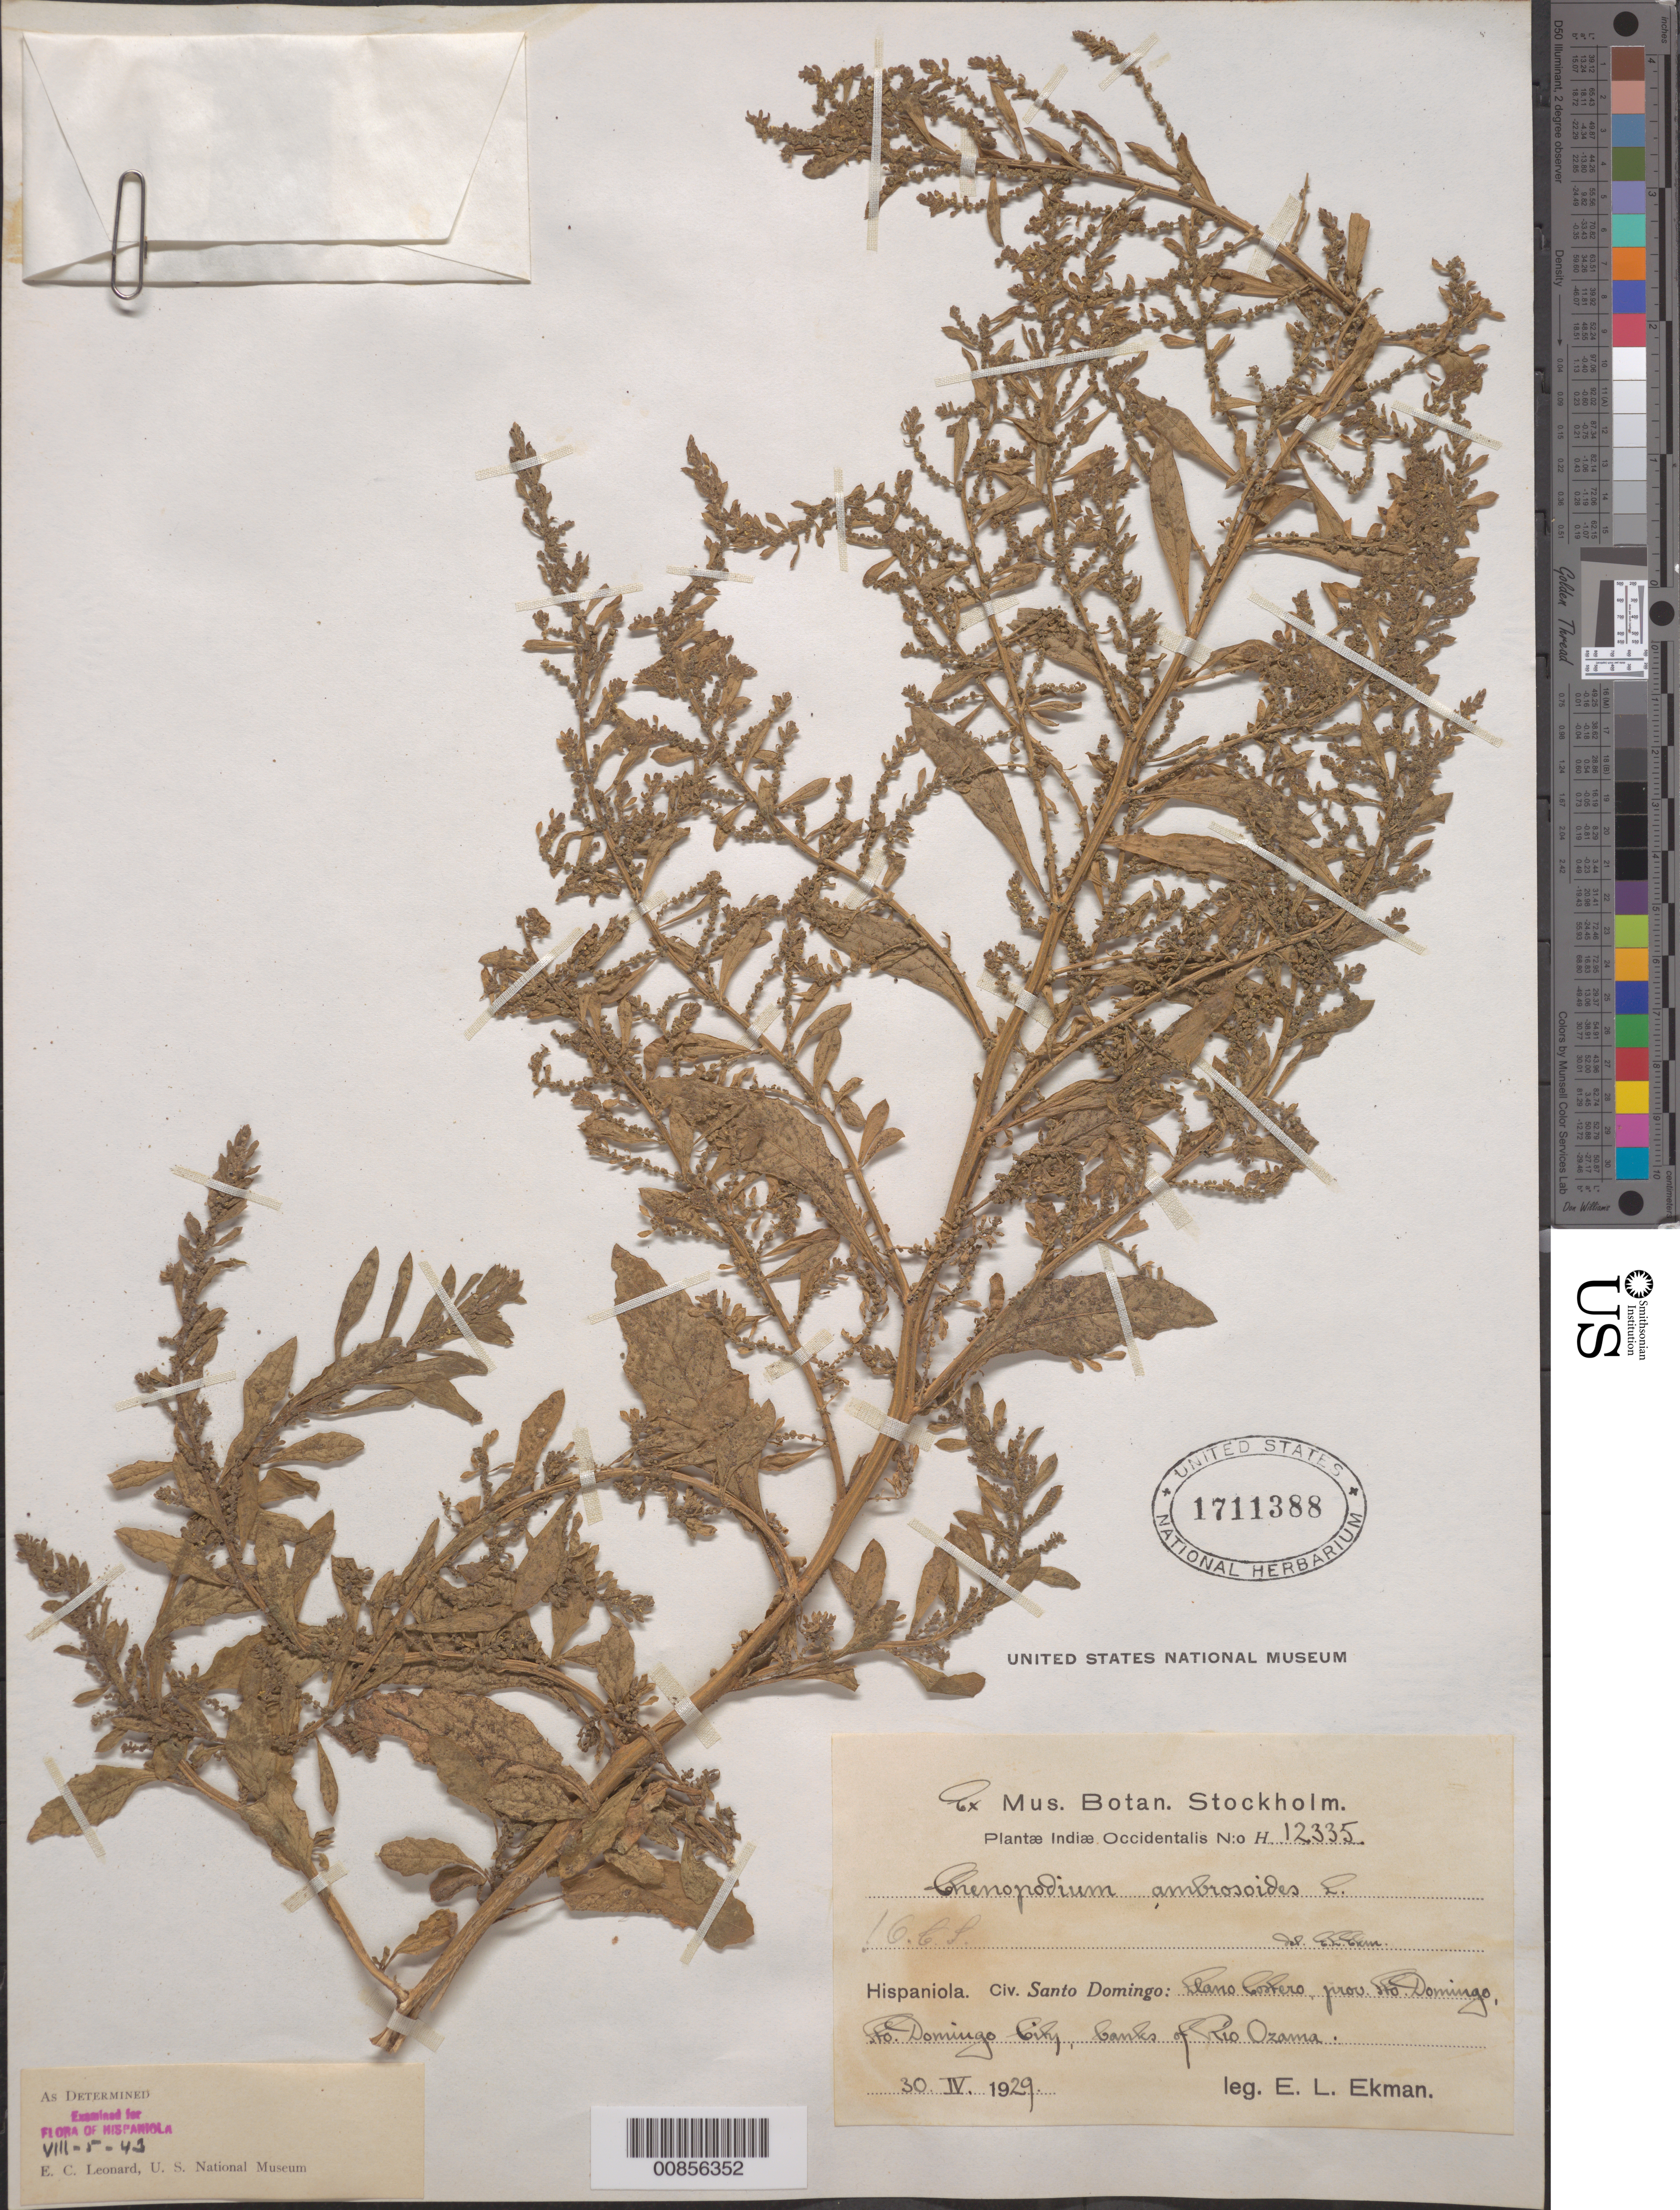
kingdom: Plantae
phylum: Tracheophyta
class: Magnoliopsida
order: Caryophyllales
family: Amaranthaceae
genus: Chenopodium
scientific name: Chenopodium ambrosioides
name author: L.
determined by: Leonard, Emery C., (US)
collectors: E. L. Ekman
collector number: H 12335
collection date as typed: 30 Apr 1929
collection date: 1929-04-30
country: Dominican Republic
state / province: Distrito Nacional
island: Hispaniola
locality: Llano Costero, prov. Sto. Domingo (obsolete), Sto. Domingo City, banks of Río Ozama.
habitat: Banks of river.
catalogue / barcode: US 1711388